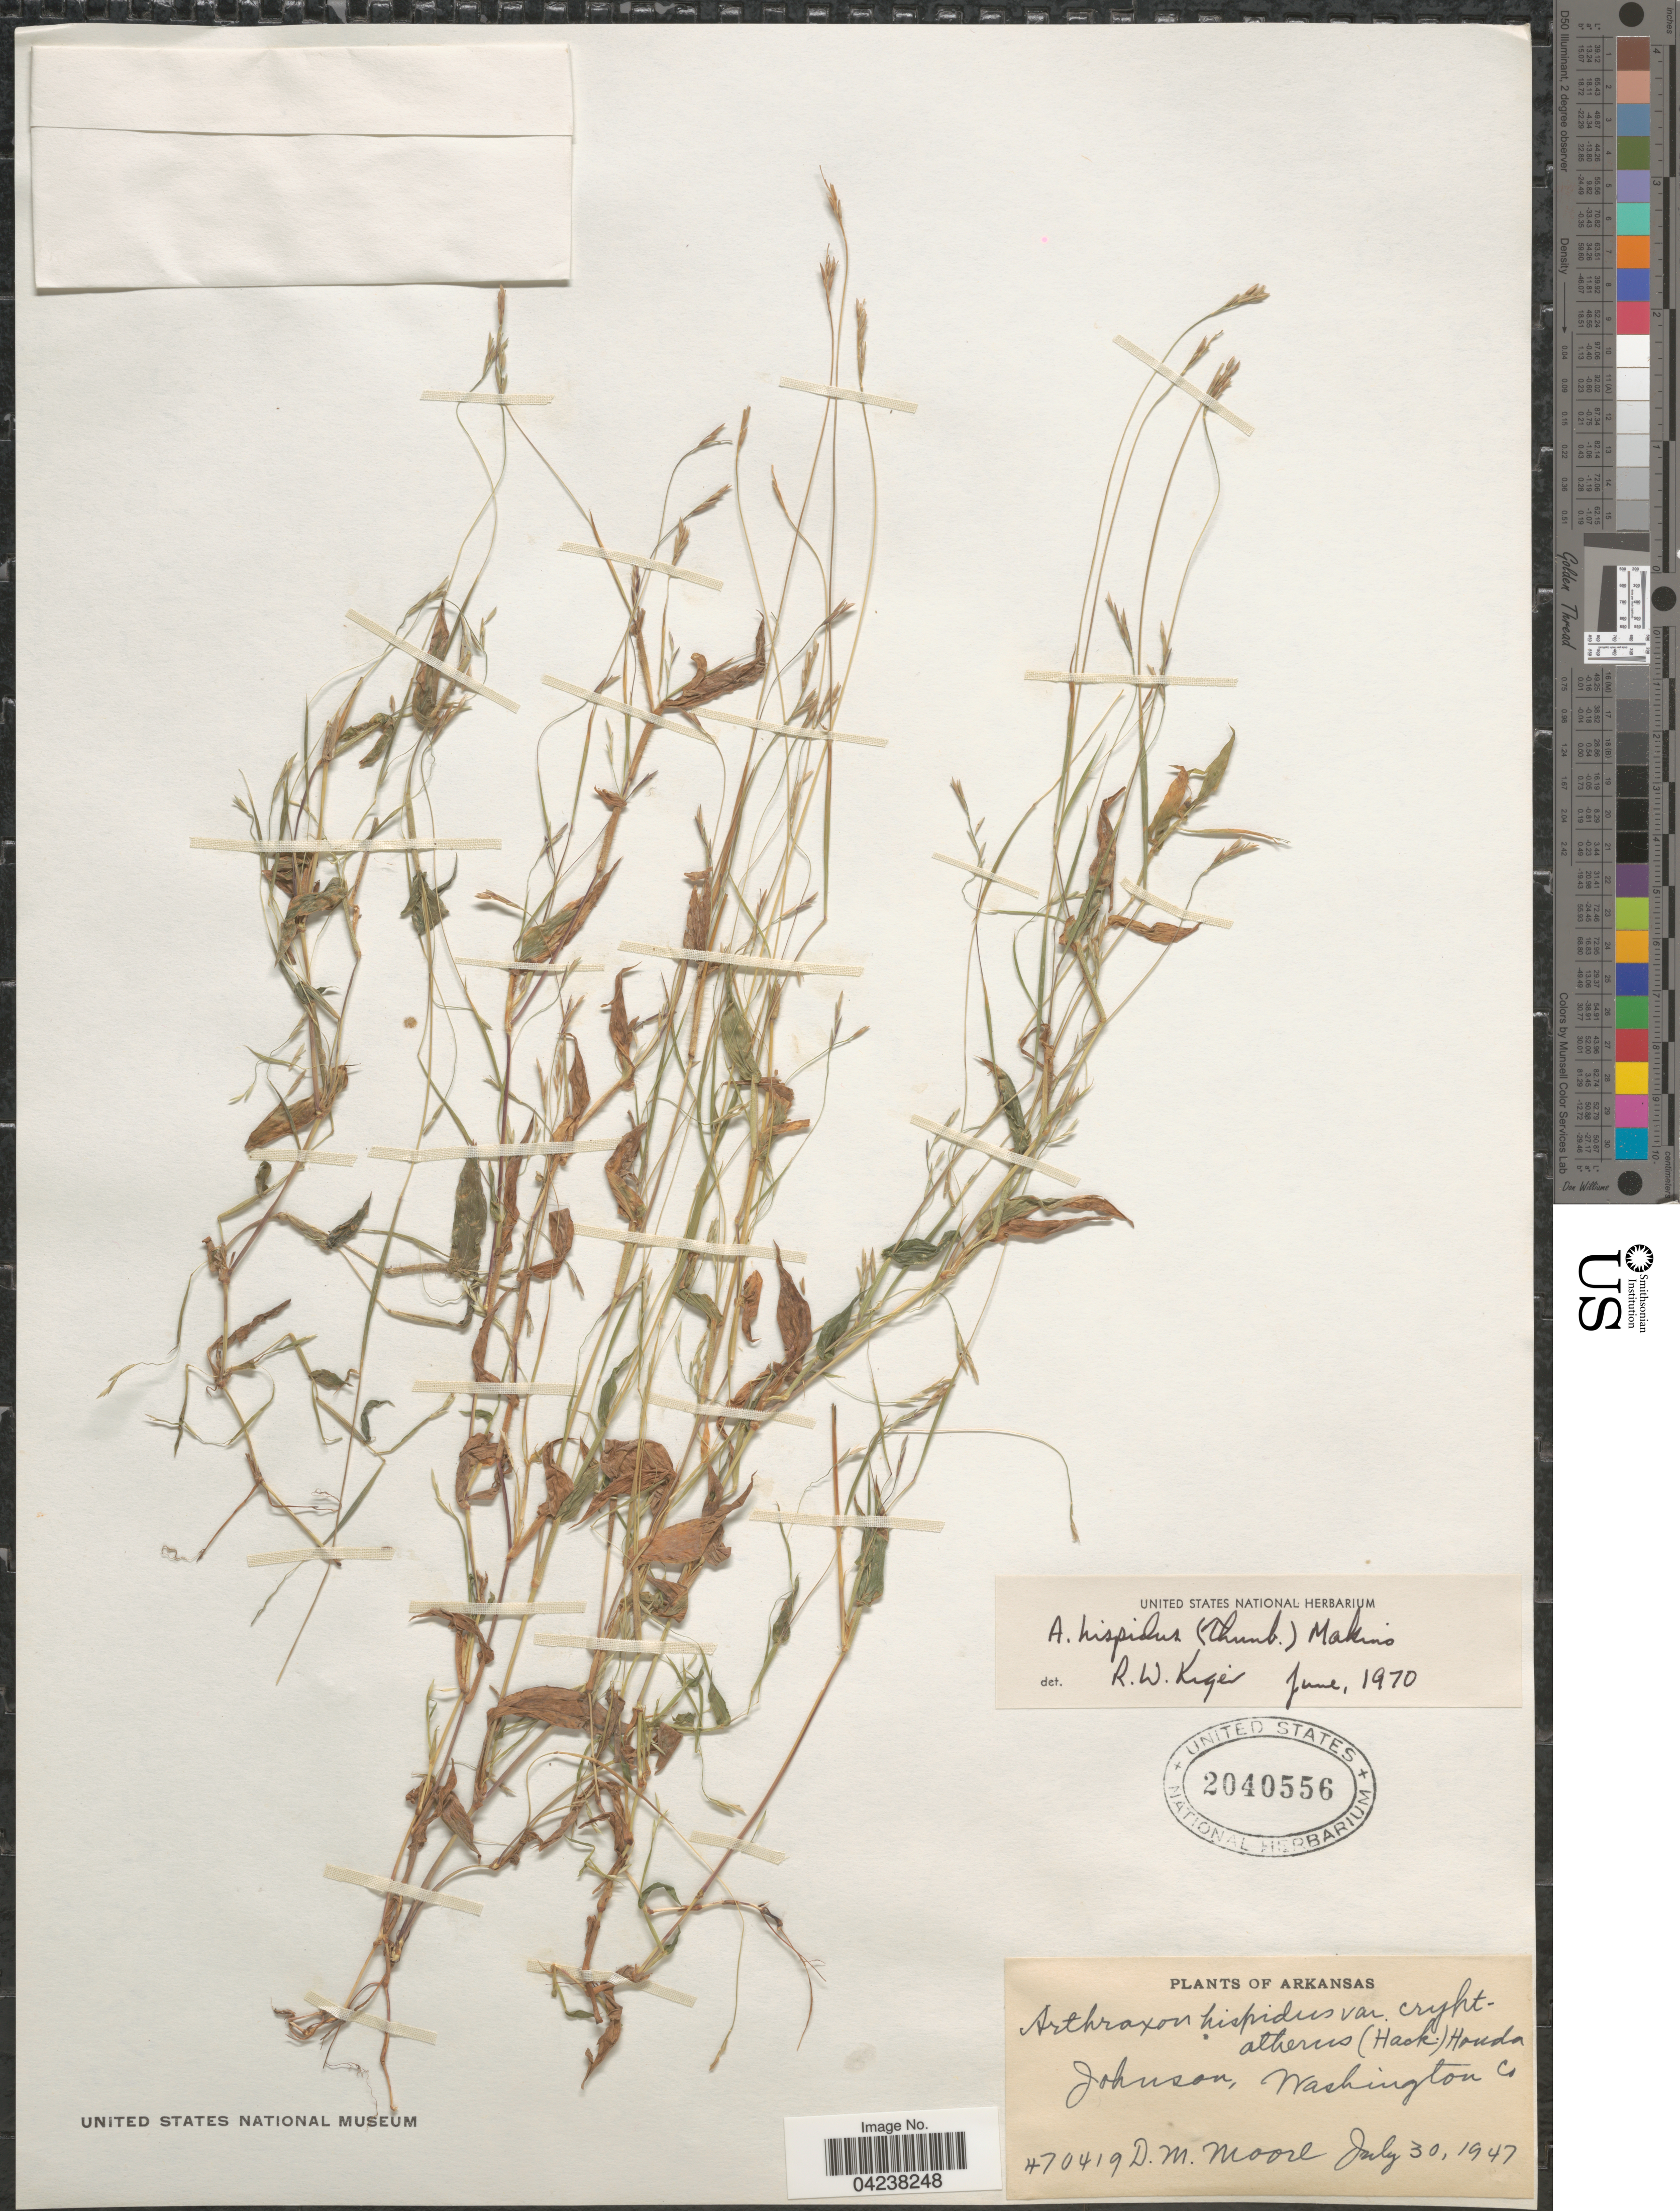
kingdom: Plantae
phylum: Tracheophyta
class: Liliopsida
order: Poales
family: Poaceae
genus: Arthraxon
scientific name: Arthraxon hispidus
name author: (Thunb.) Makino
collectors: D. Moore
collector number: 470419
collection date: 1947-07-30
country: United States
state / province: Arkansas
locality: Johnson, Washington Co.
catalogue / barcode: US 2040556